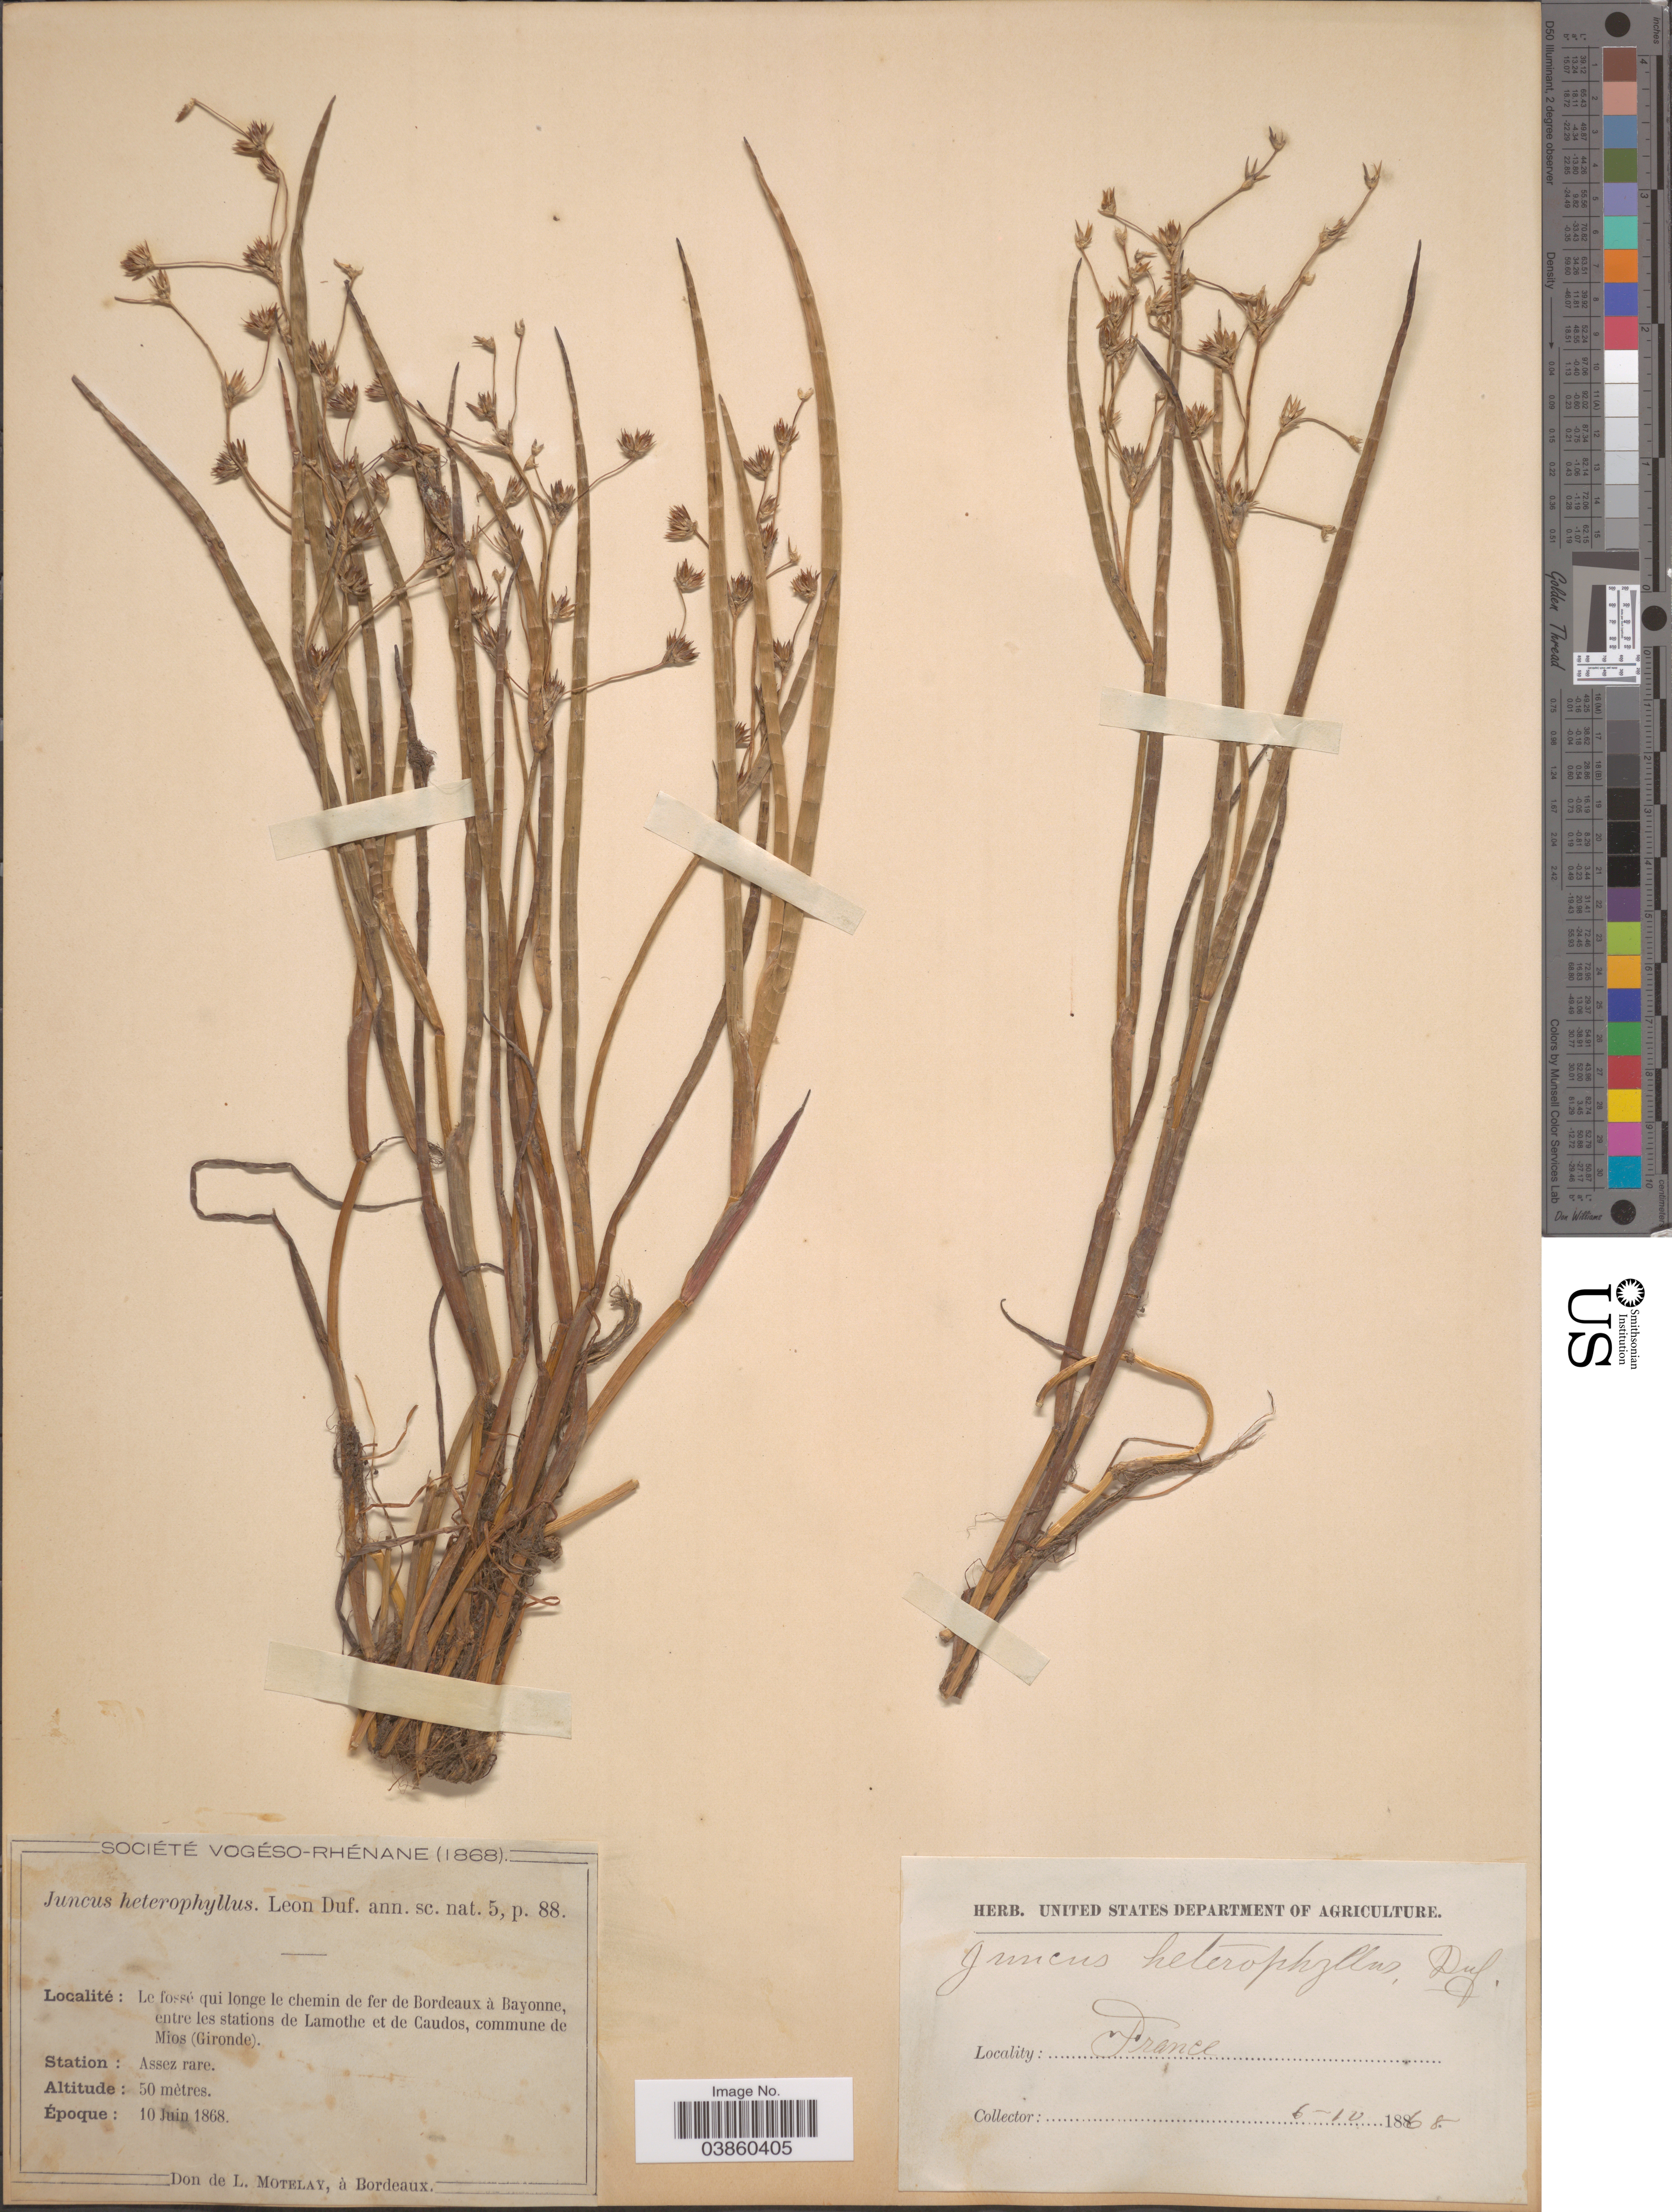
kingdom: Plantae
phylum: Tracheophyta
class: Liliopsida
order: Poales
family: Juncaceae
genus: Juncus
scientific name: Juncus heterophyllus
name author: Dufour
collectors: L. Motelay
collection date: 1868-10-06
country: France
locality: Le fossé qui longe le chemin de fer de Bordeaux à Bayonne, entre les stations de Lamothe et de Caudos, commune de Mios (Gironde). Station: Assez rare.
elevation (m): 50